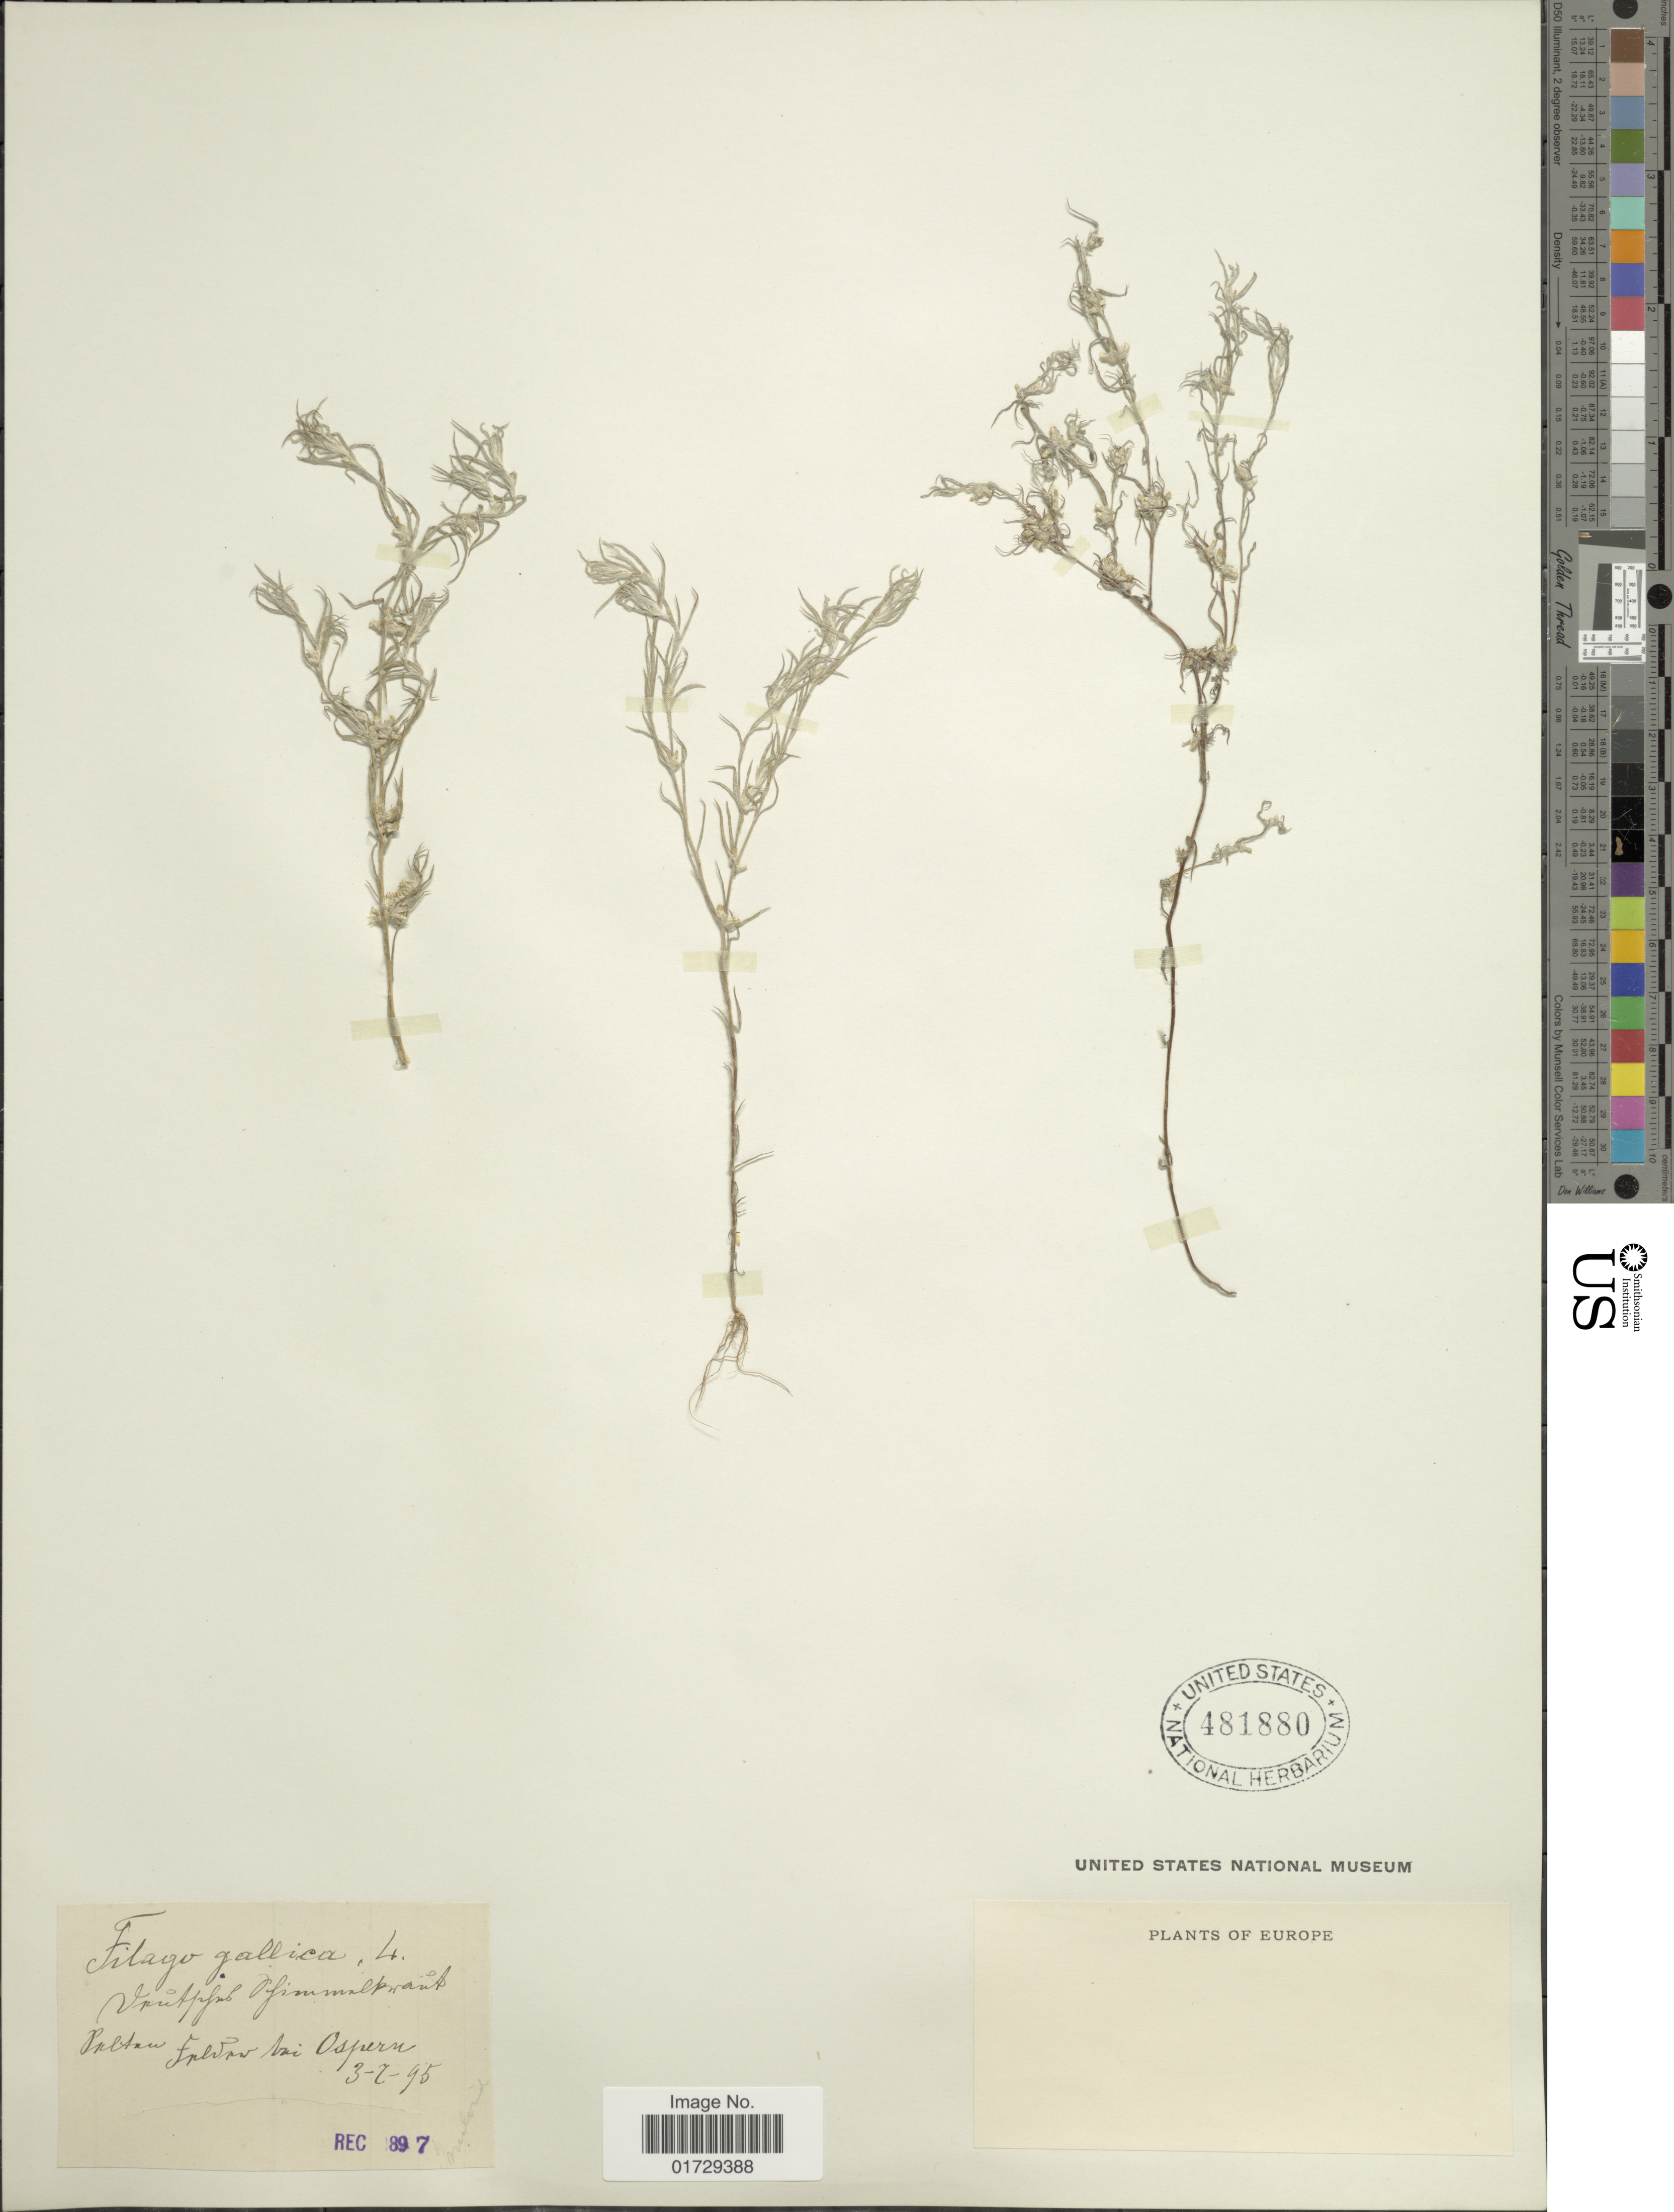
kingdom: Plantae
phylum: Tracheophyta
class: Magnoliopsida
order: Asterales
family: Asteraceae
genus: Filago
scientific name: Filago gallica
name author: L.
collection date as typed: Transcribed d/m/y: 3/7/95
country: Luxembourg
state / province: Redange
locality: Piltaw Enlvnw Vui Ospera, Europe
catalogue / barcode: US 481880